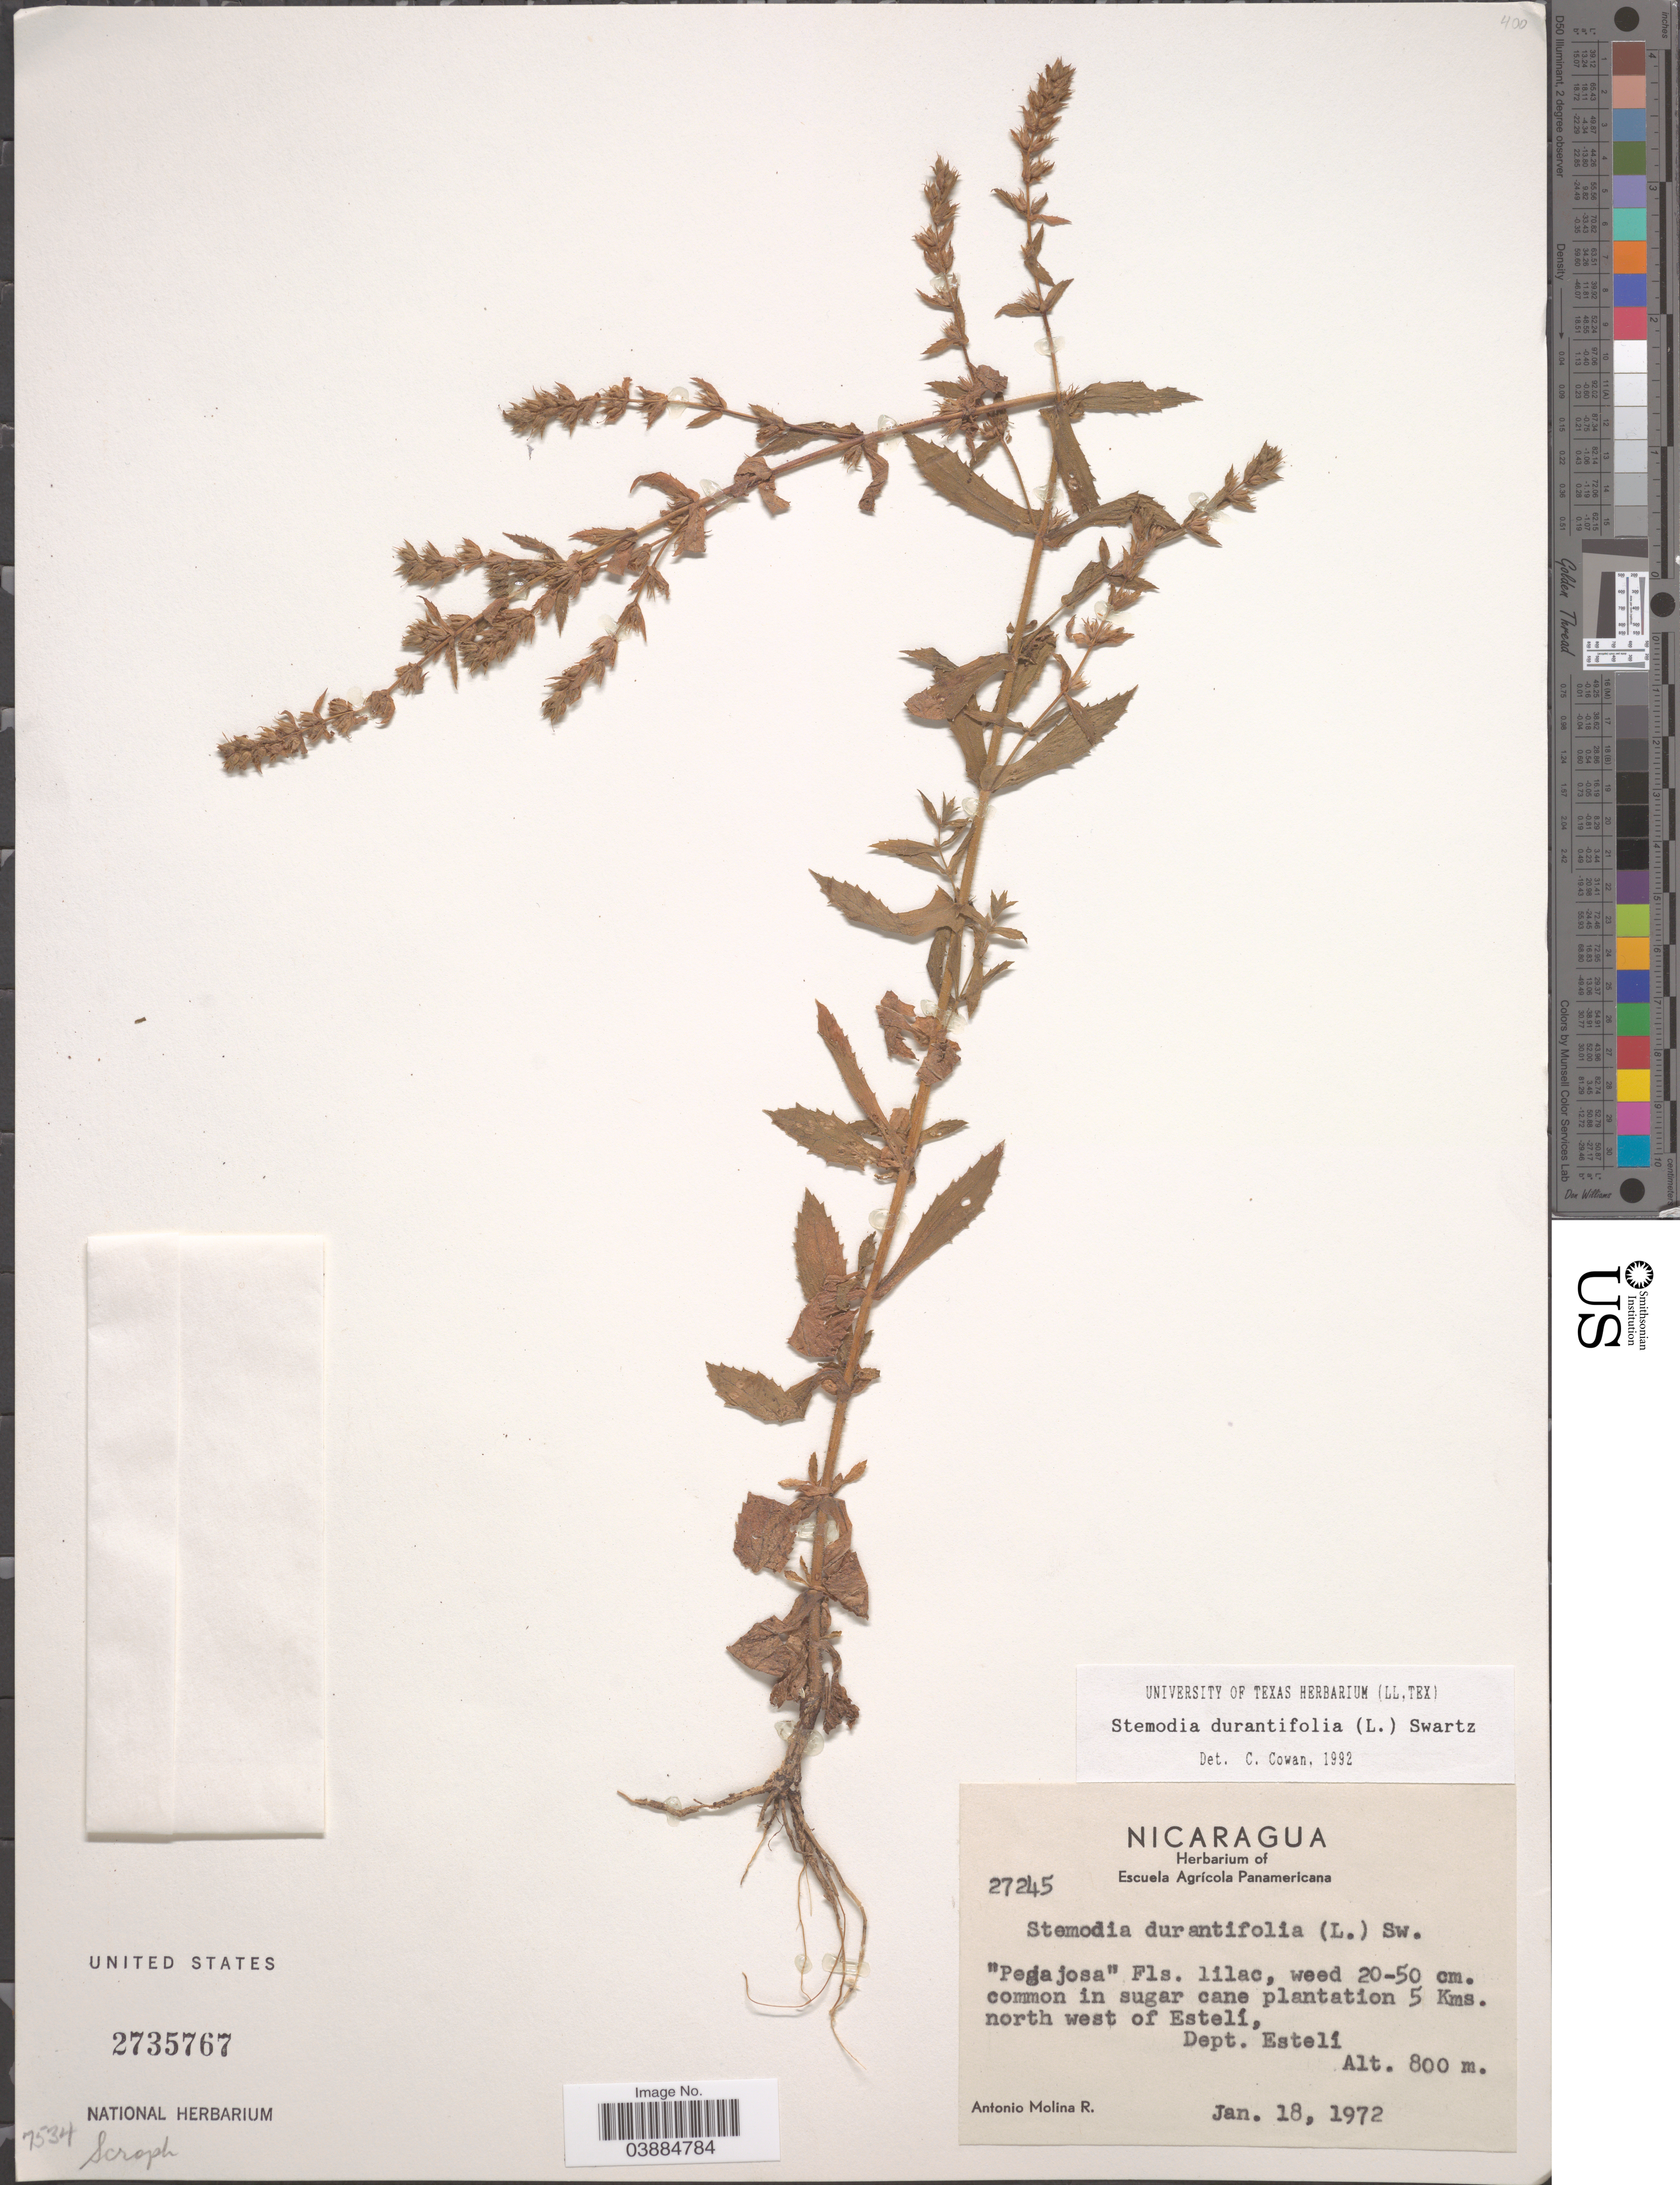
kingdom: Plantae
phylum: Tracheophyta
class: Magnoliopsida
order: Lamiales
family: Plantaginaceae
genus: Stemodia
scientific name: Stemodia durantifolia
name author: (L.) Sw.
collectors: A. Molina R.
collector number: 27245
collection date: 1972-01-18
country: Nicaragua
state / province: Esteli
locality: In sugar cane plantation 5 Kms. north west of Estelí, Dept. Estelí.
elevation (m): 800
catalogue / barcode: US 2735767